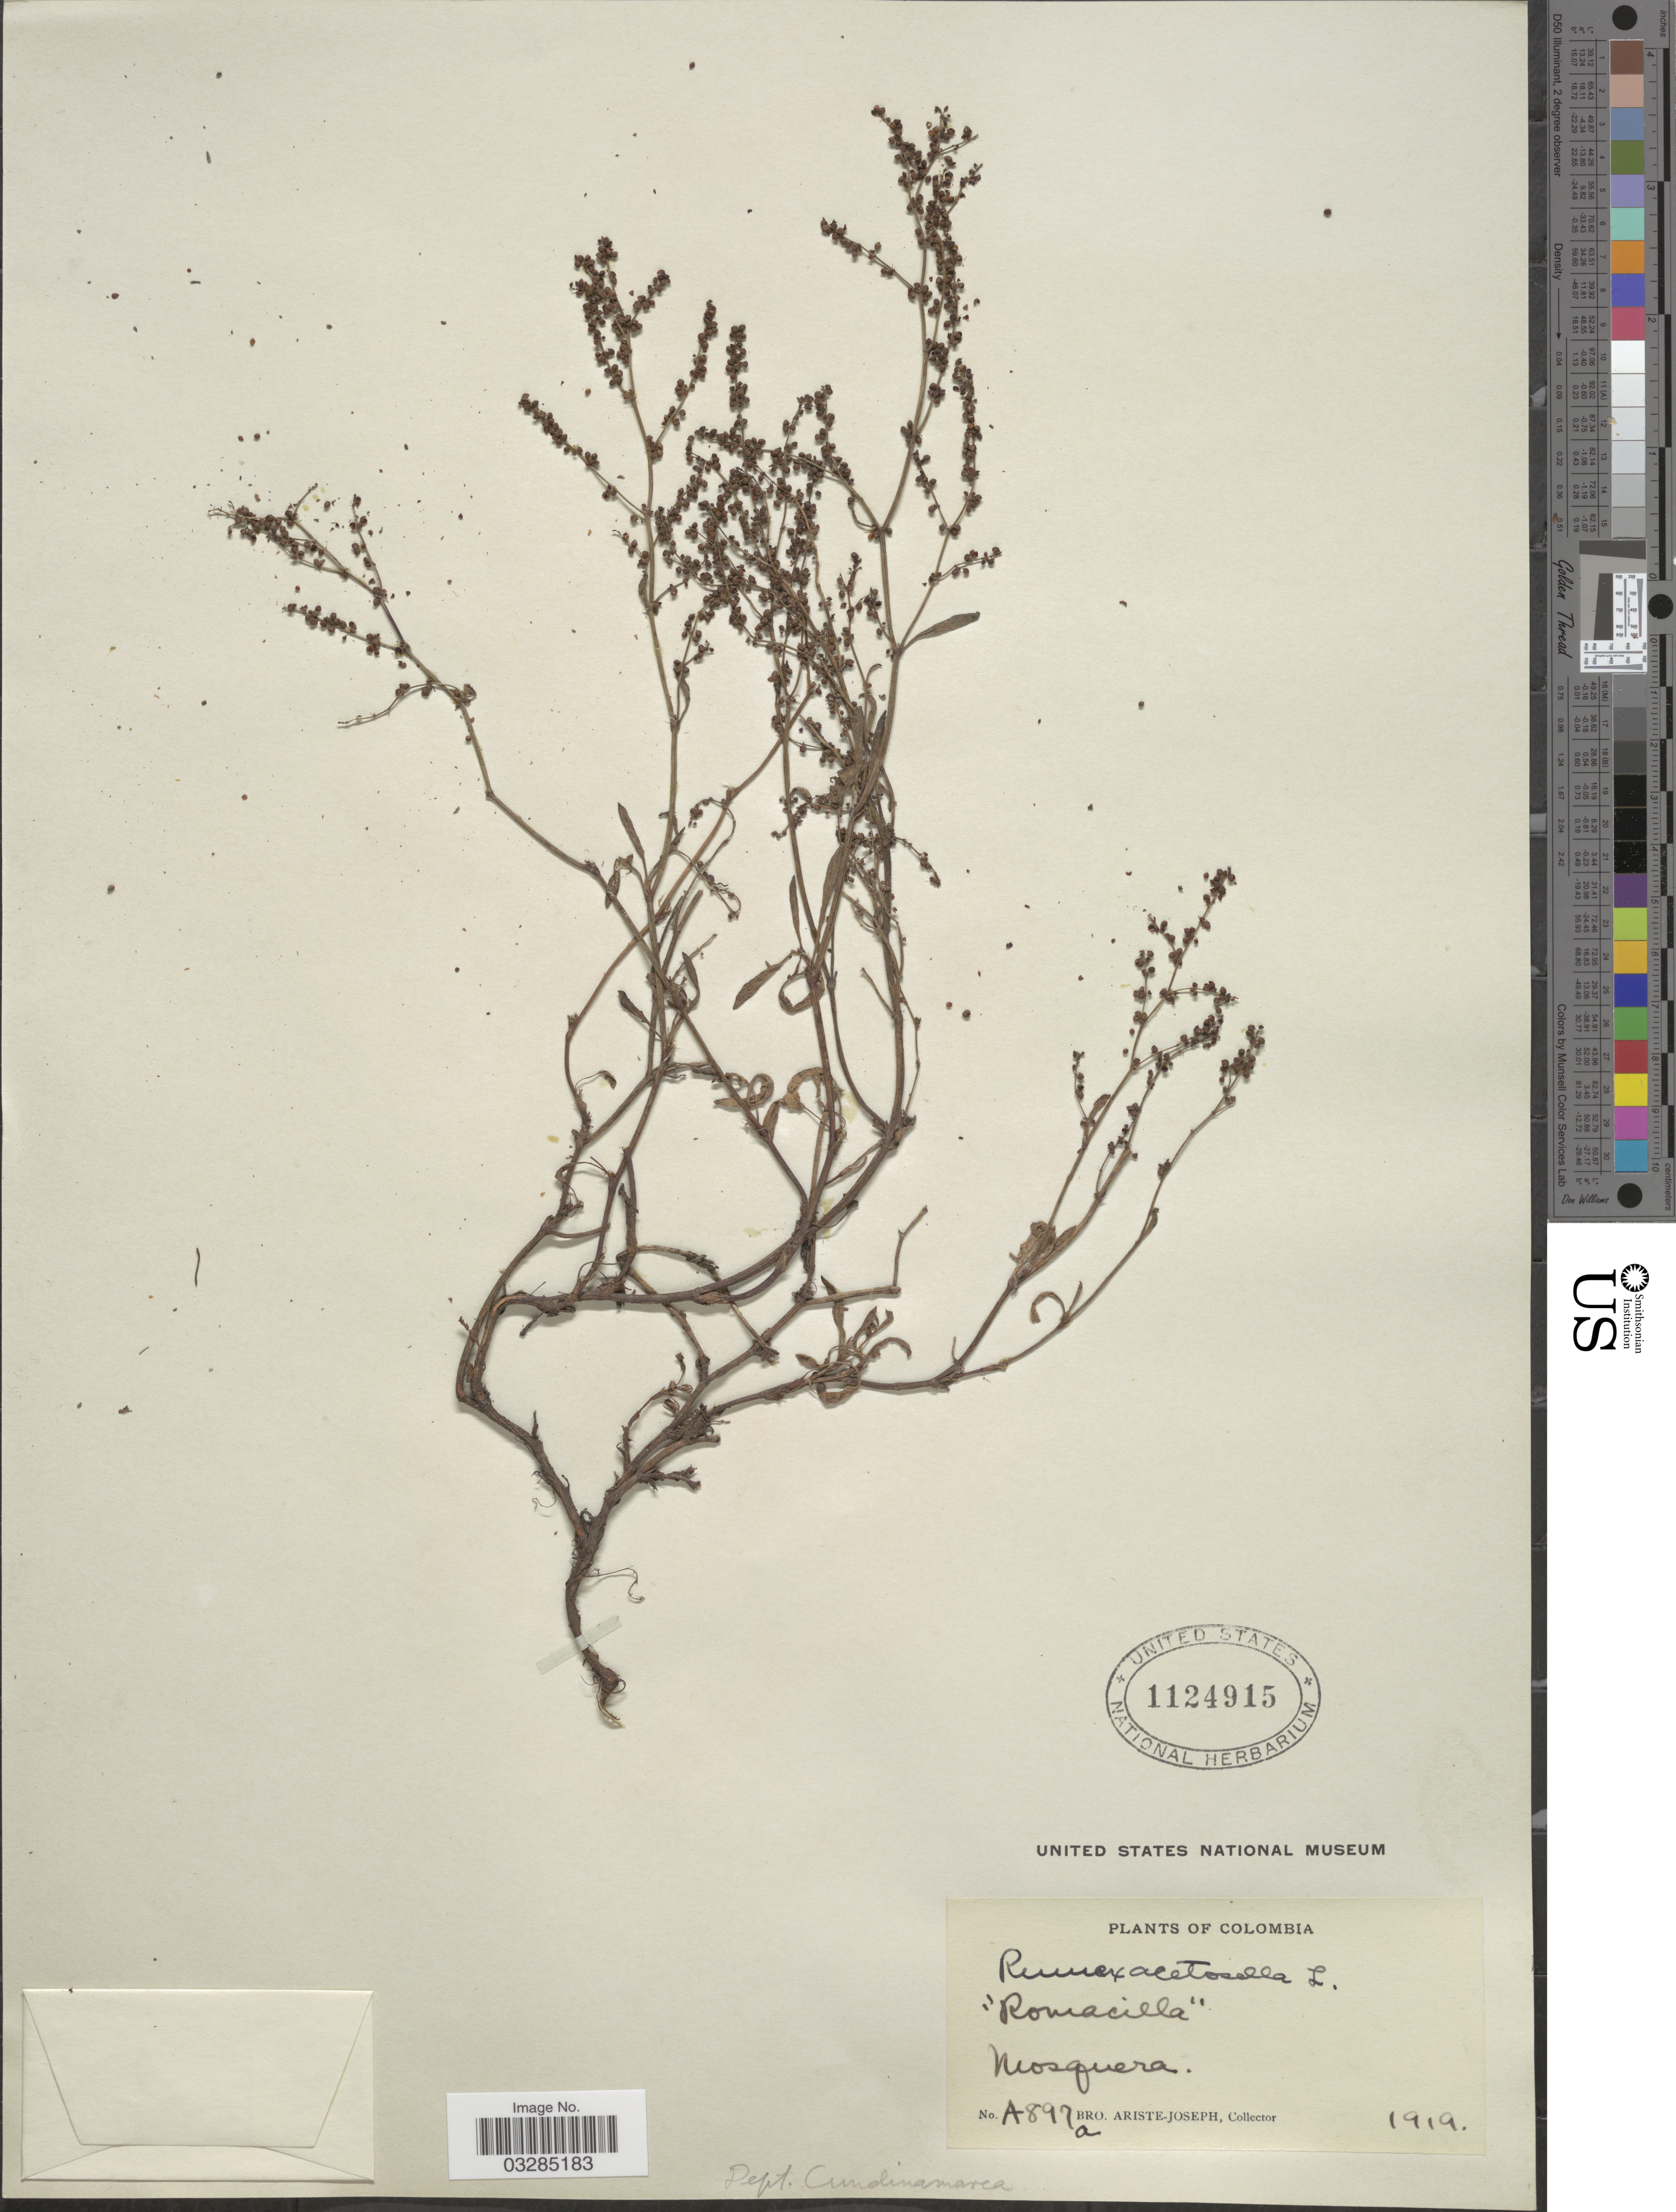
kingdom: Plantae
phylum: Tracheophyta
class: Magnoliopsida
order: Caryophyllales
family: Polygonaceae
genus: Rumex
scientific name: Rumex acetosella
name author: L.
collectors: Bro. Ariste-Joseph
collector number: A897a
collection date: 1919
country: Colombia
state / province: Cundinamarca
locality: Mosquera. Dept. Cundinamarca.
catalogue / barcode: US 1124915